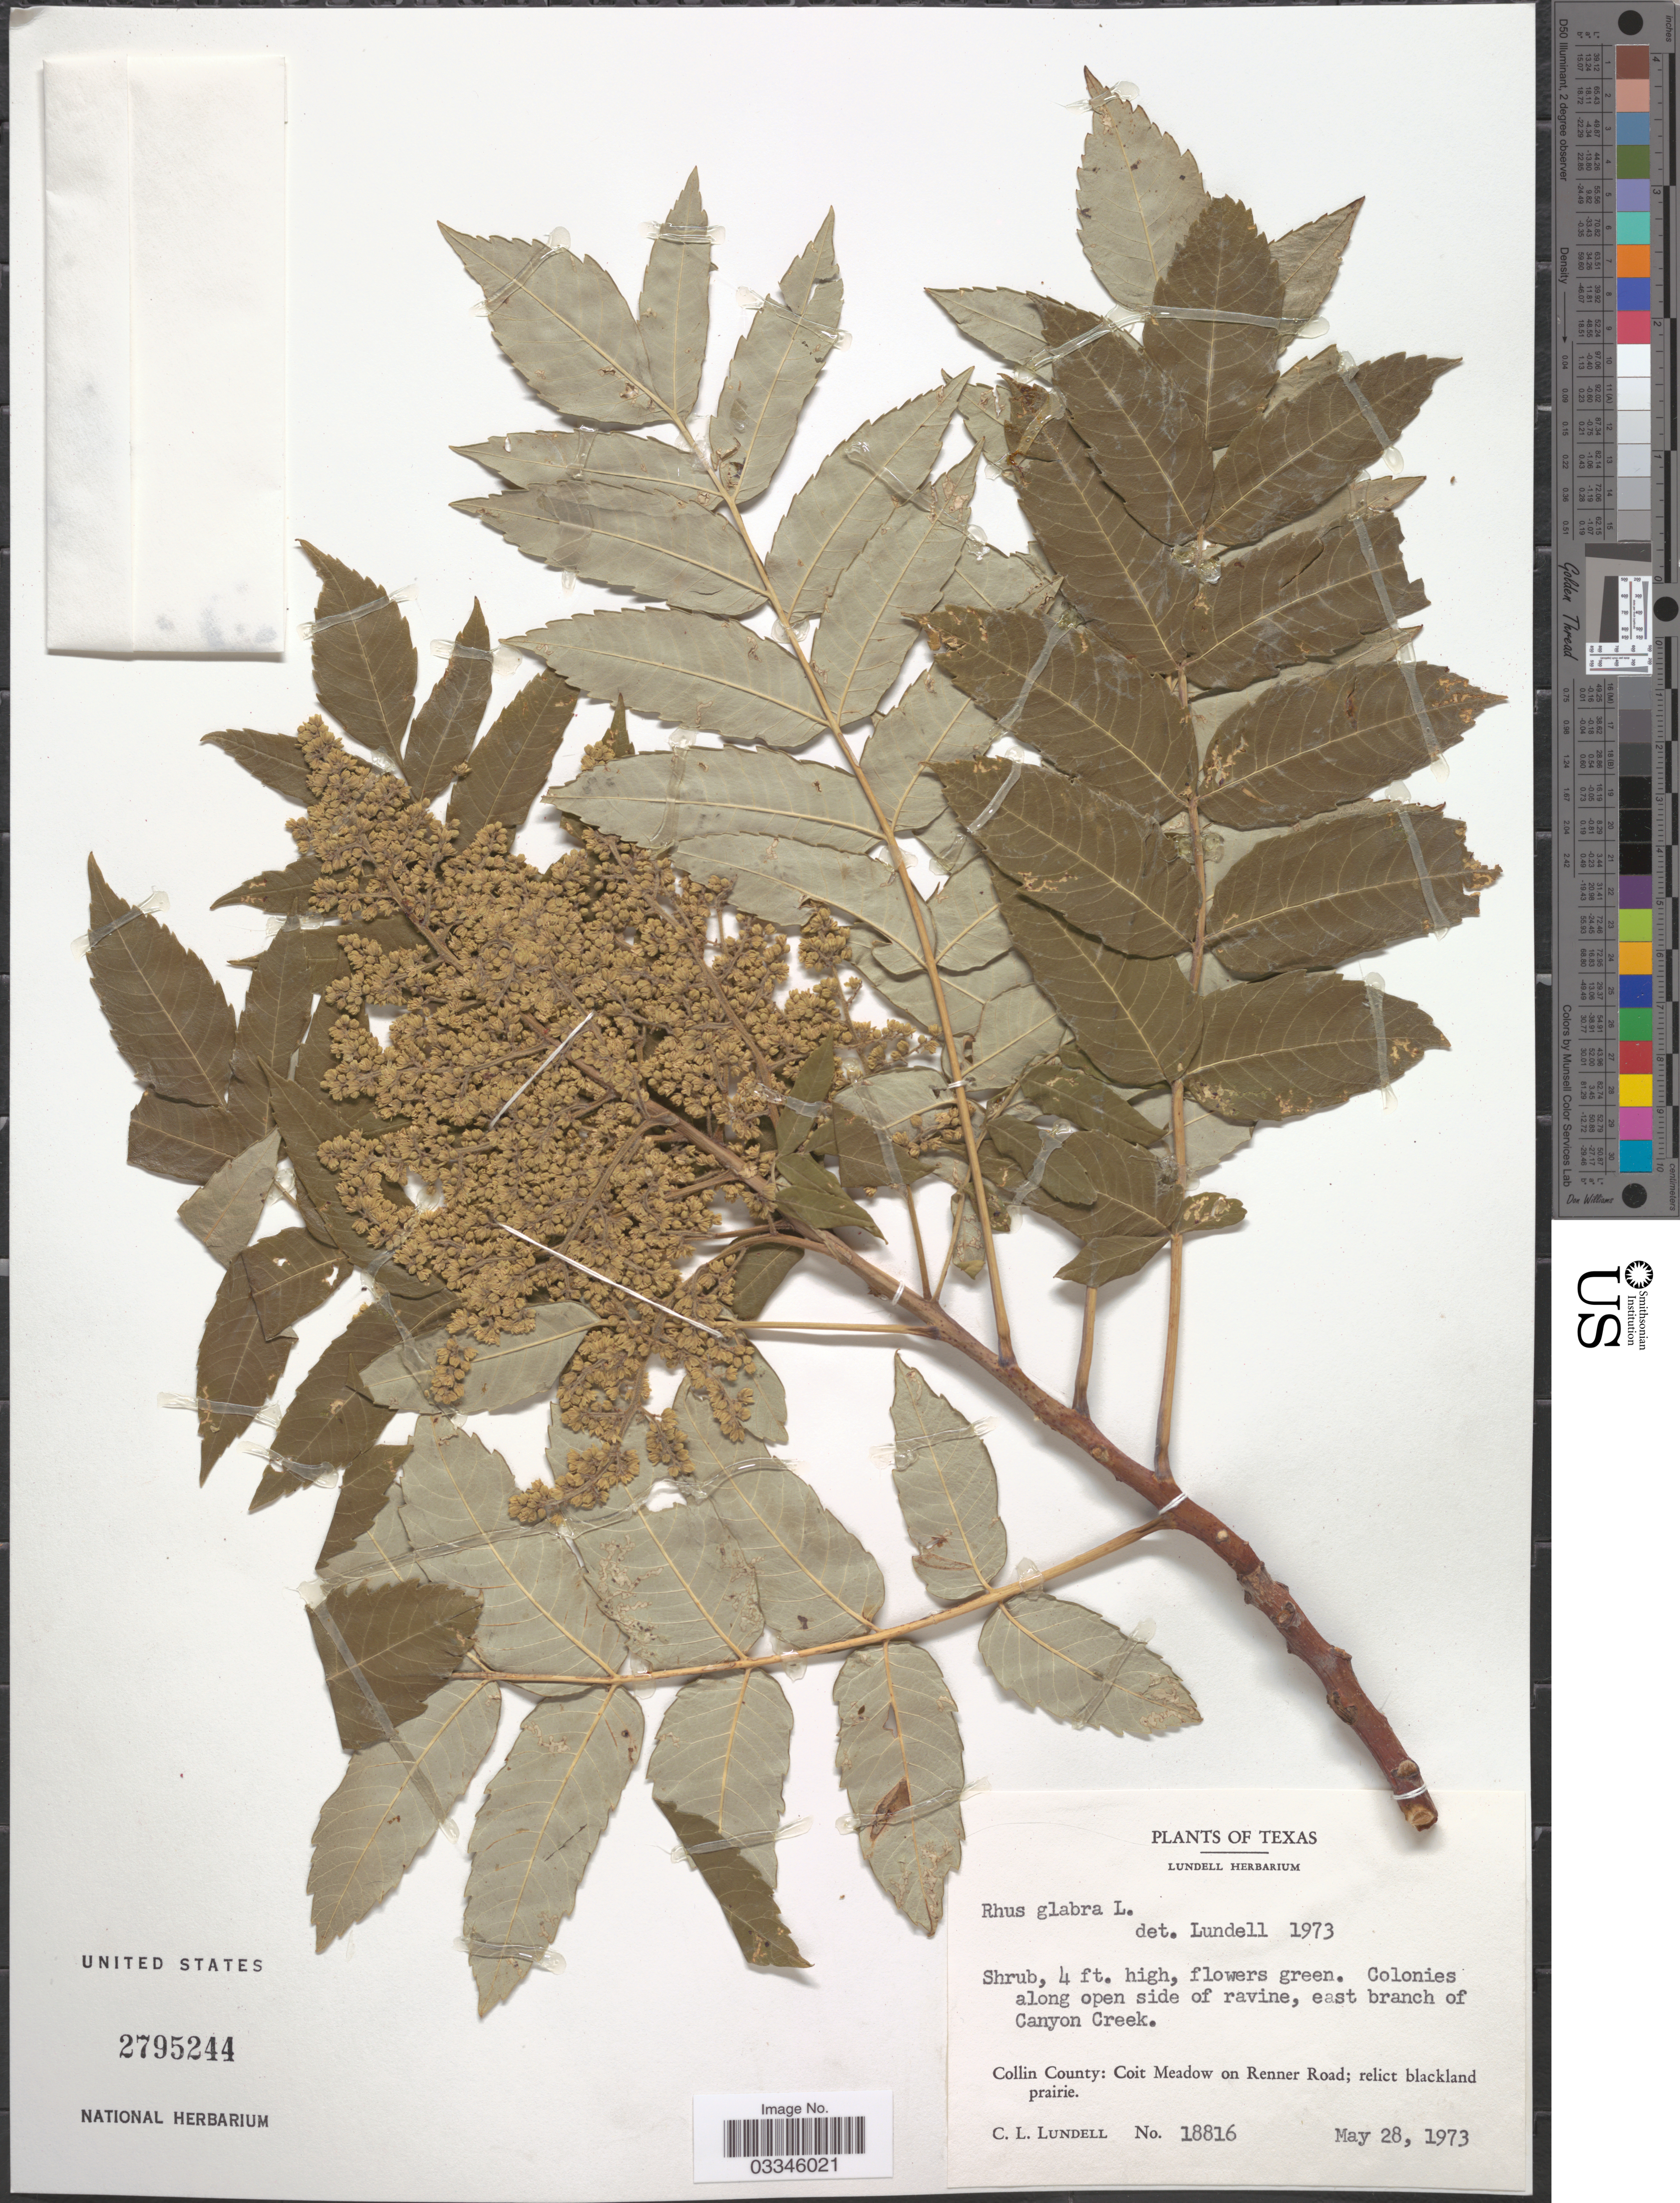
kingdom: Plantae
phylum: Tracheophyta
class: Magnoliopsida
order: Sapindales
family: Anacardiaceae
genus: Rhus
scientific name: Rhus glabra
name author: L.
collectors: C. L. Lundell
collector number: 18816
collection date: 1973-05-28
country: United States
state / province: Texas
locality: East branch of Canyon Creek. Collin County: Coit meadow on Renner Road.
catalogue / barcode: US 2795244